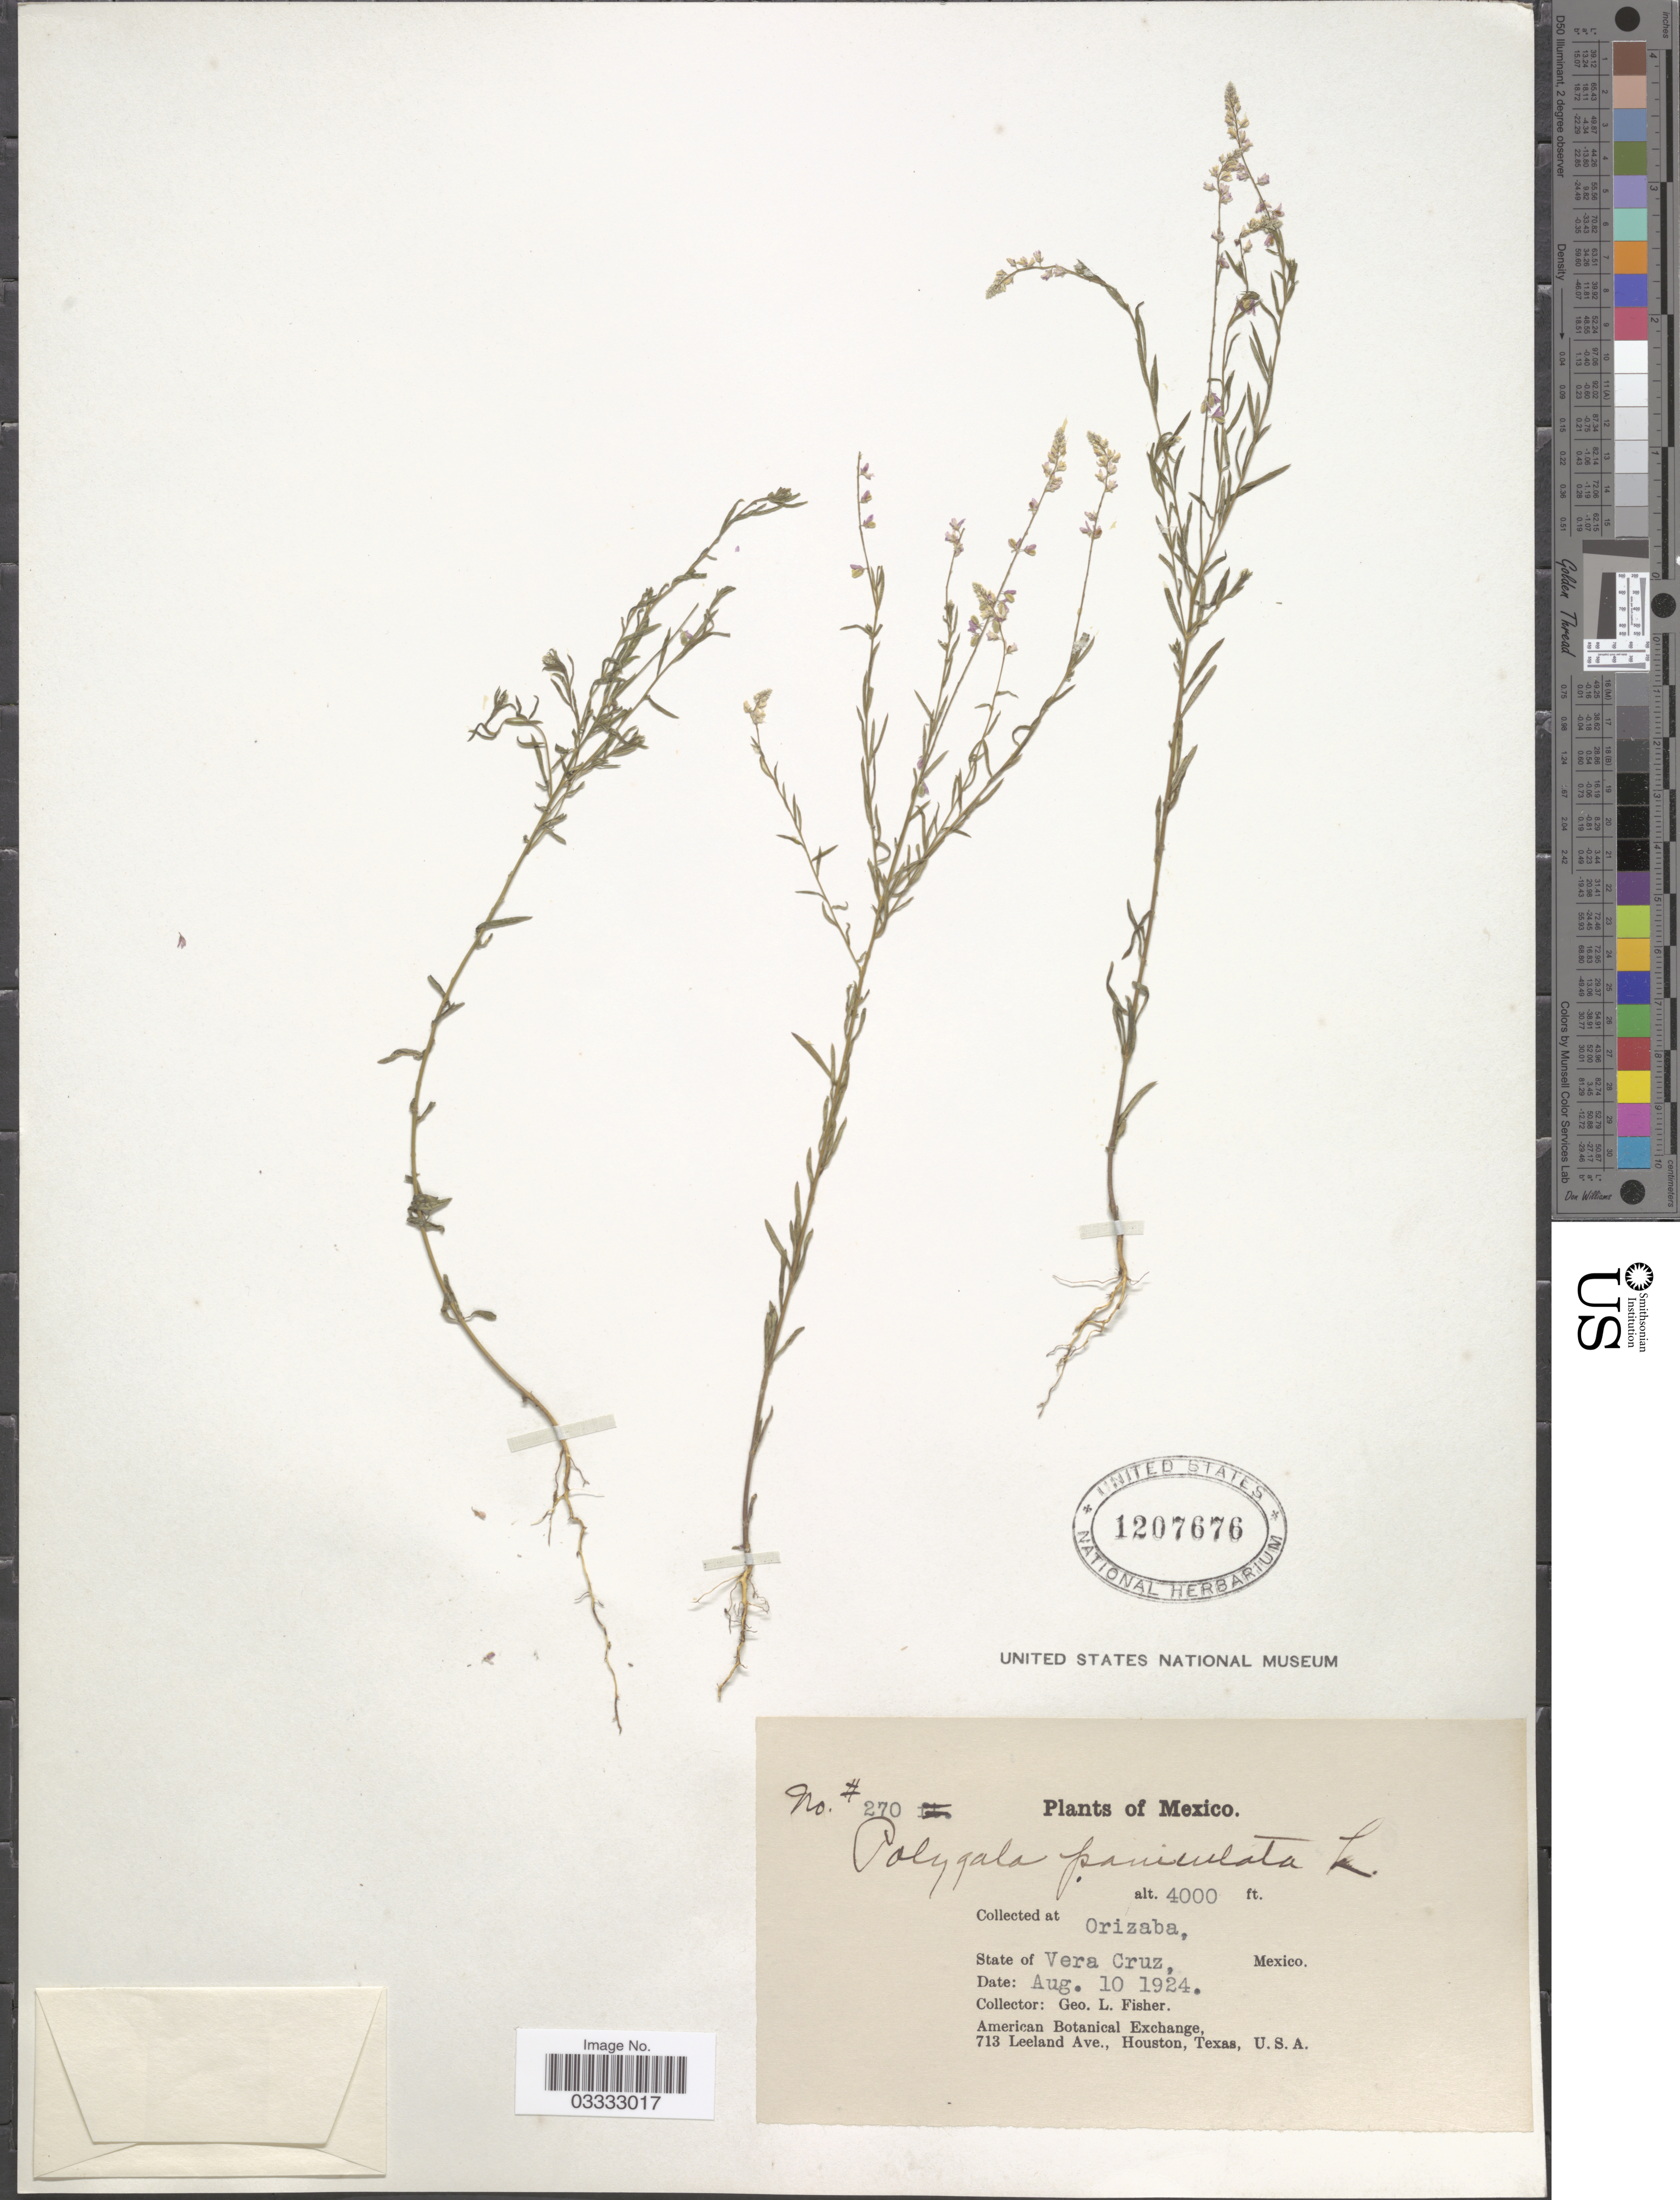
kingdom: Plantae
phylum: Tracheophyta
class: Magnoliopsida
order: Fabales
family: Polygalaceae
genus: Polygala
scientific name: Polygala paniculata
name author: L.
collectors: G. L. Fisher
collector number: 270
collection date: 1924-08-10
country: Mexico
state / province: Veracruz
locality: Orizaba, State of Vera Cruz.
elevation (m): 1219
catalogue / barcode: US 1207676